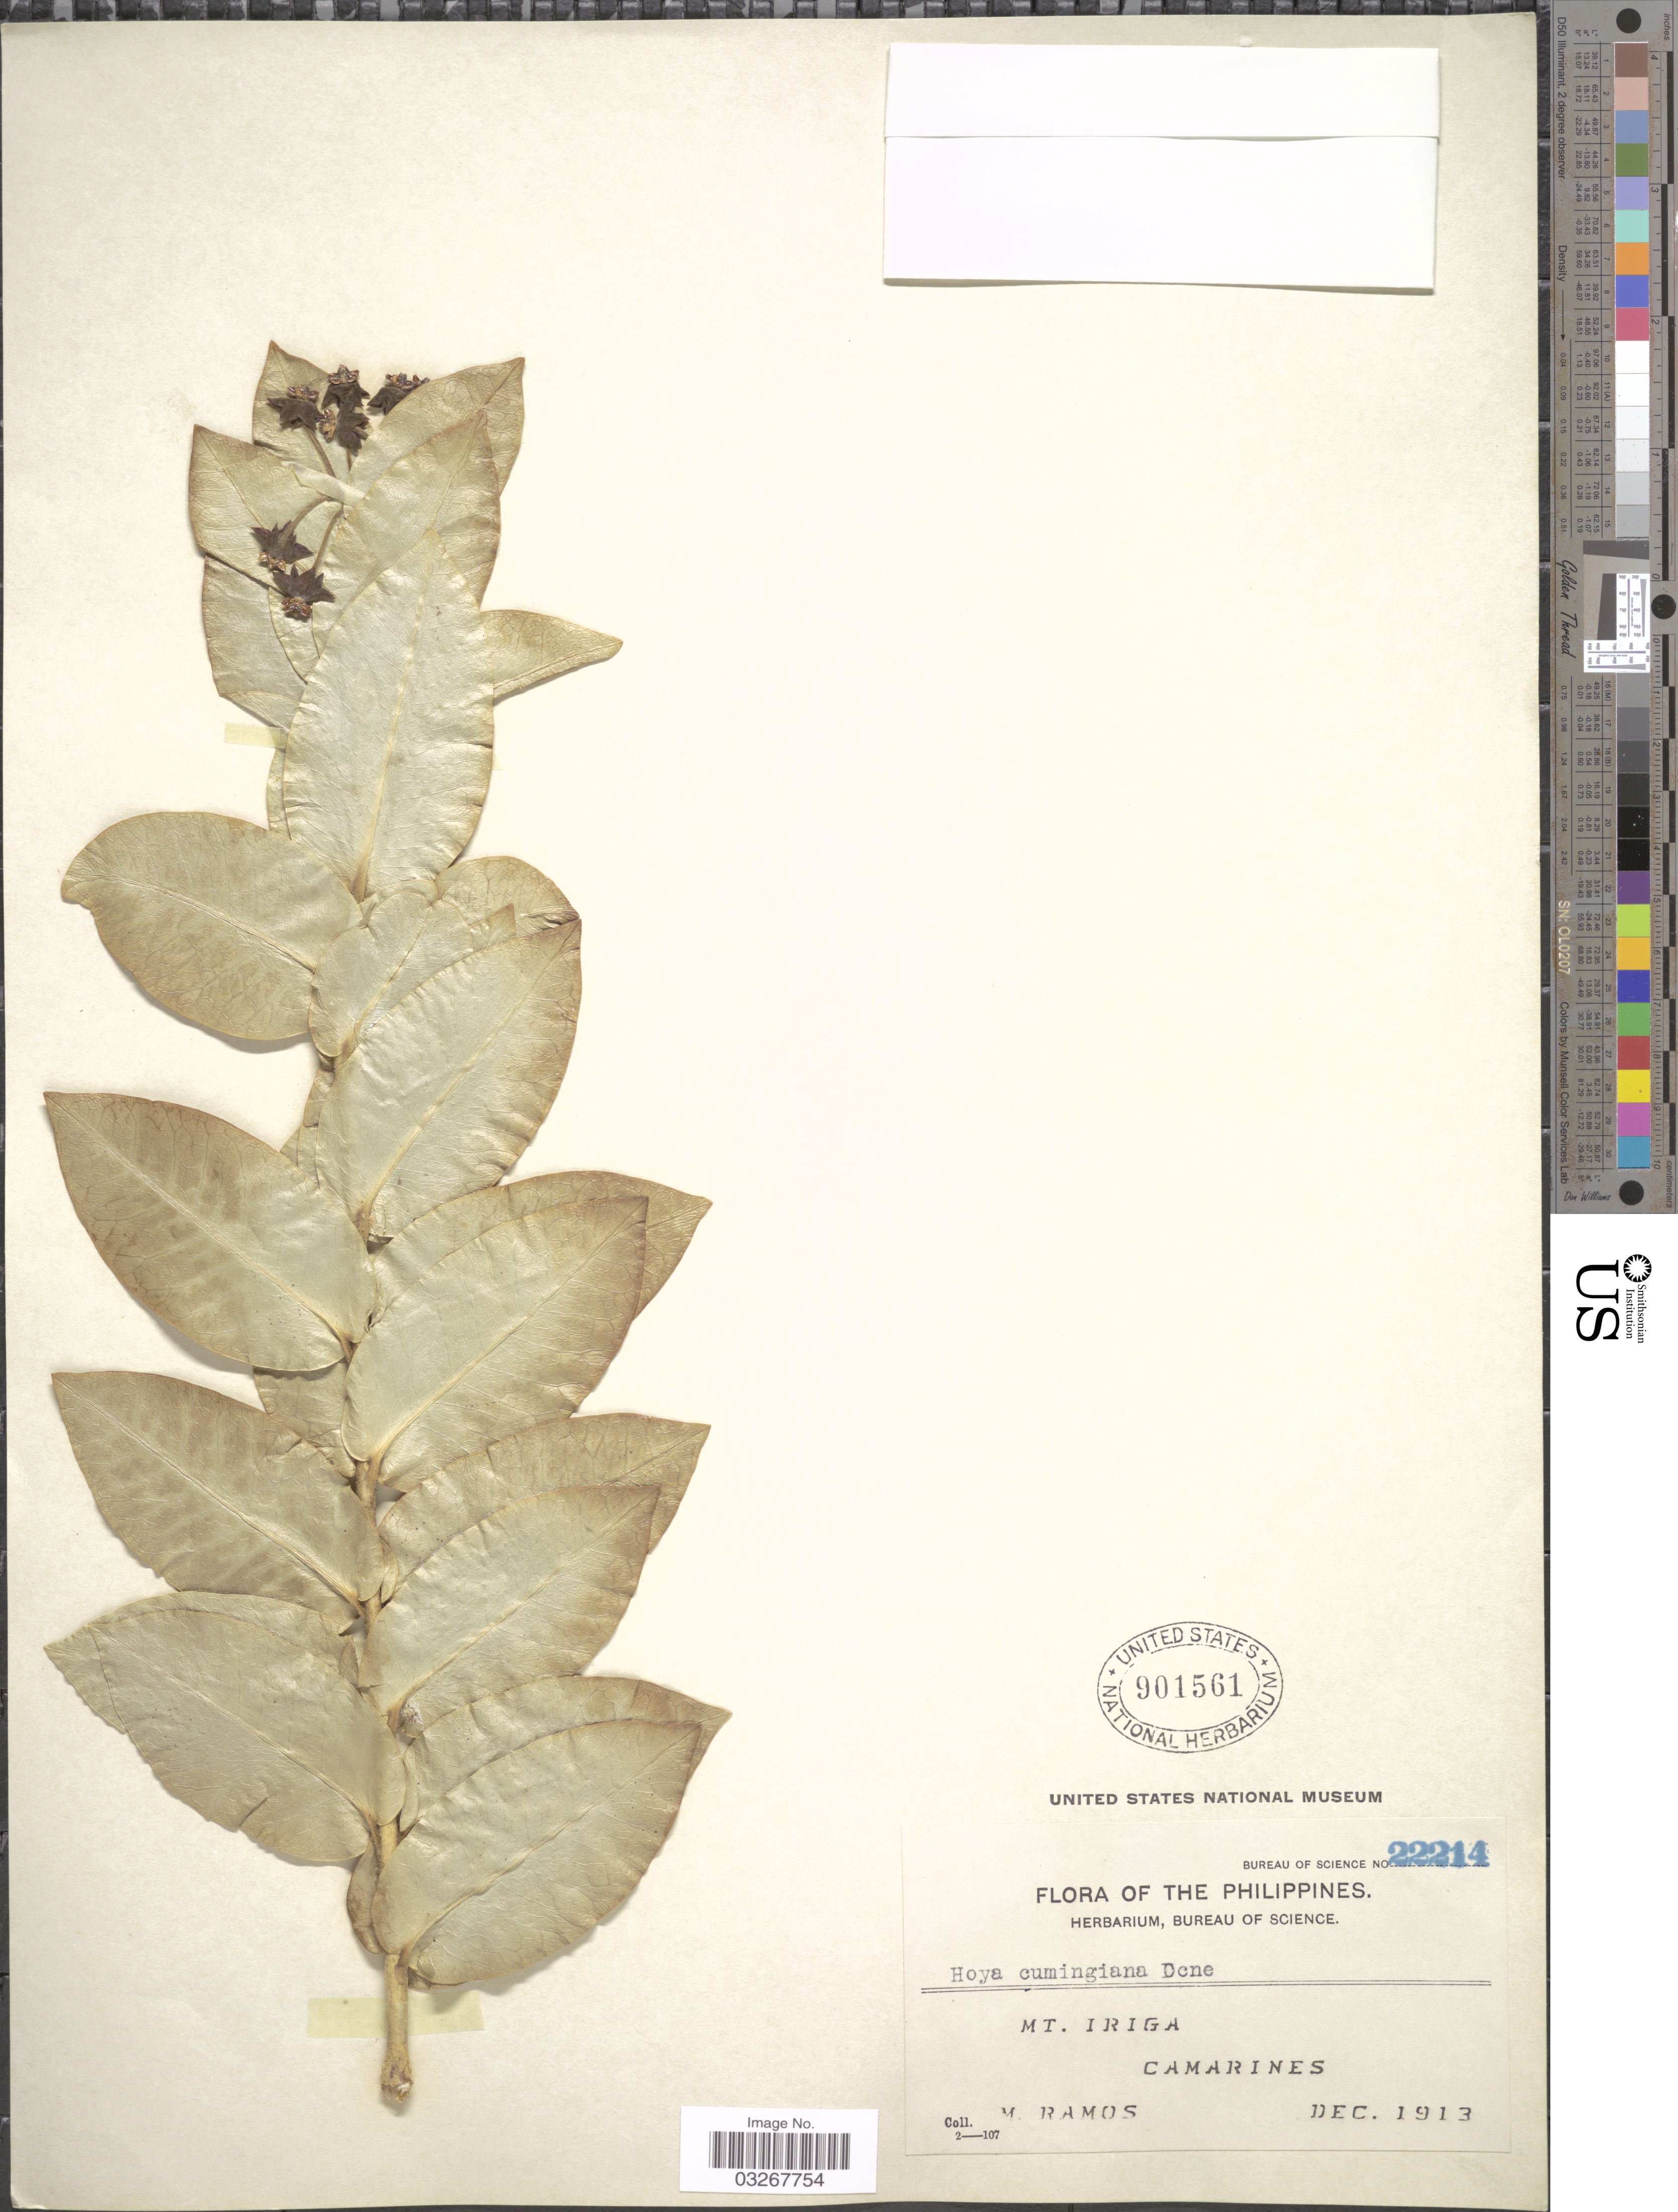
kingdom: Plantae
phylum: Tracheophyta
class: Magnoliopsida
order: Gentianales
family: Apocynaceae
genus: Hoya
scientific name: Hoya cumingiana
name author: Decne.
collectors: M. Ramos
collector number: Bureau of Science 22214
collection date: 1913-12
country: Philippines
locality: Mt. Iriga. Camarines.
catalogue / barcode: US 901561